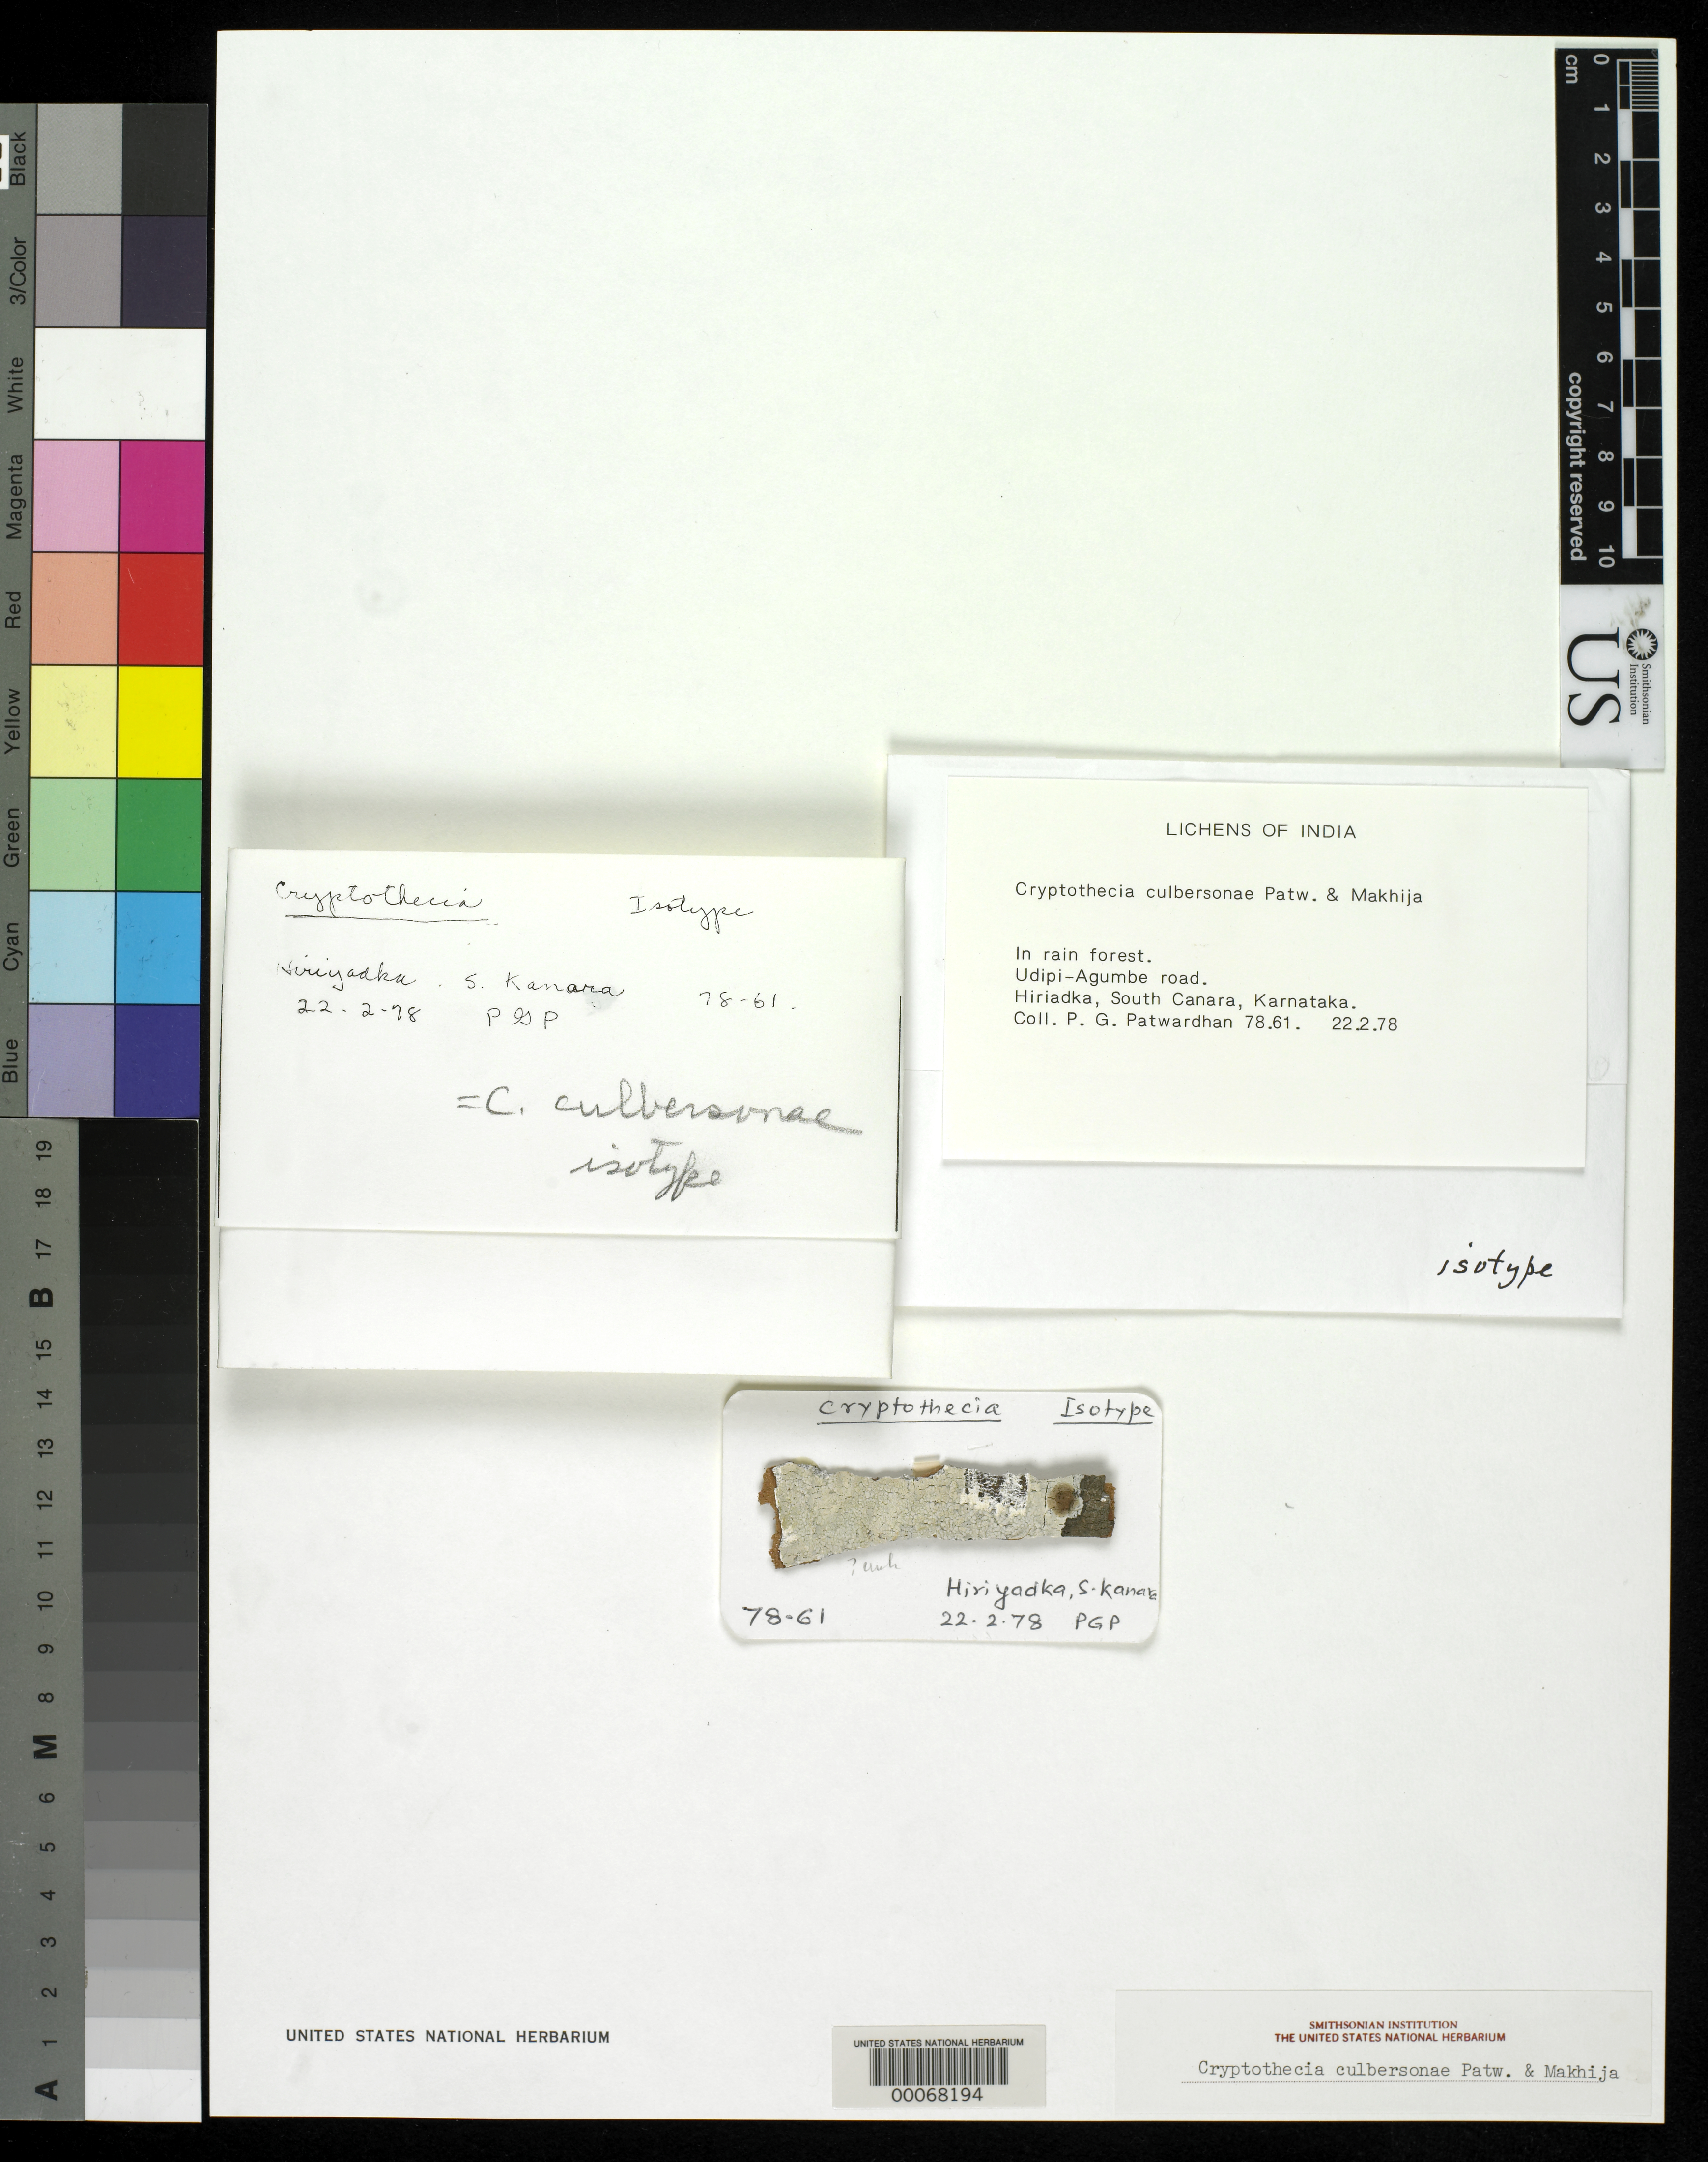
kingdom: Fungi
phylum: Ascomycota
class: Arthoniomycetes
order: Arthoniales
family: Arthoniaceae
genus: Cryptothecia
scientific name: Cryptothecia culbersonae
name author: Patw. & Makhija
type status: Isotype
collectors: P. G. Patwardhan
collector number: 7861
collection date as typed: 22 Feb 1978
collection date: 1978-02-22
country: India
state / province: Karnataka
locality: South Canara, Hiriadka, Udipi-Agumbe Road.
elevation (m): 150